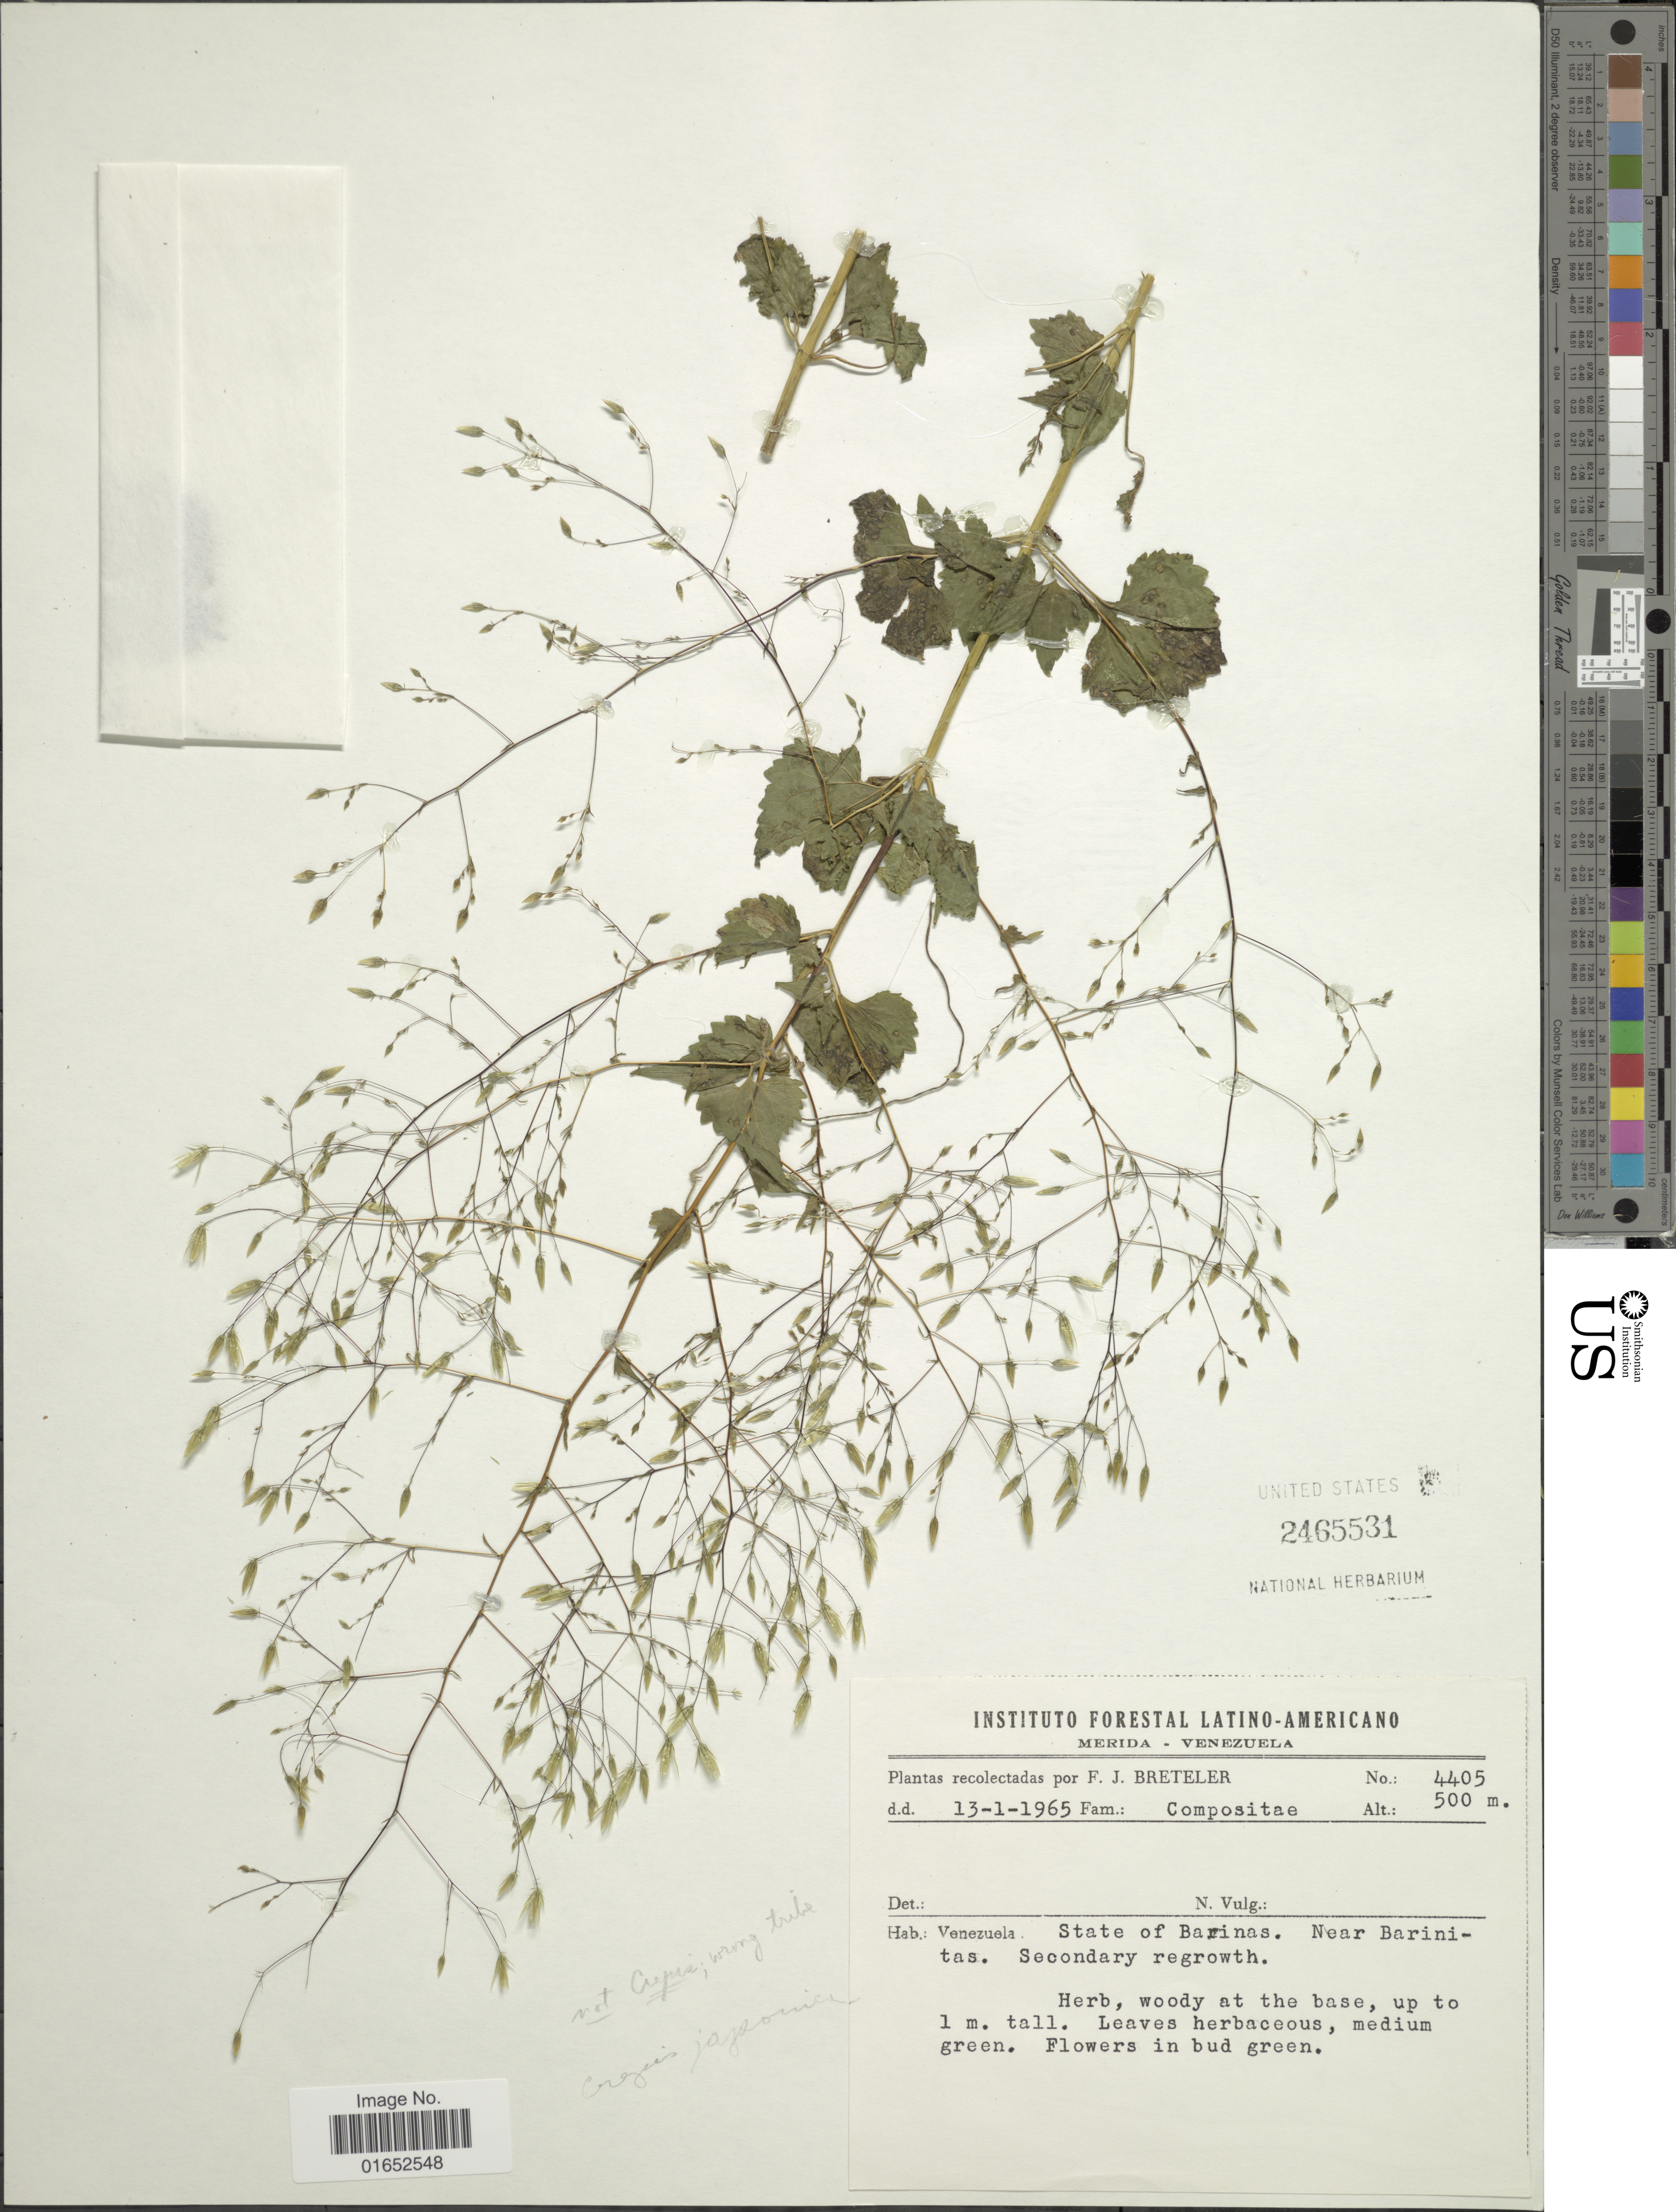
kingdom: Plantae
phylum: Tracheophyta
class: Magnoliopsida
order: Asterales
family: Asteraceae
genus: Brickellia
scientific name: Brickellia diffusa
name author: (Vahl) A. Gray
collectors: F. J. Breteler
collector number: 4405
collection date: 1965-01-13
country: Venezuela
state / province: Barinas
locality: Near Barinitas. Secondary regrowth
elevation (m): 500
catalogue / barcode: US 2465531